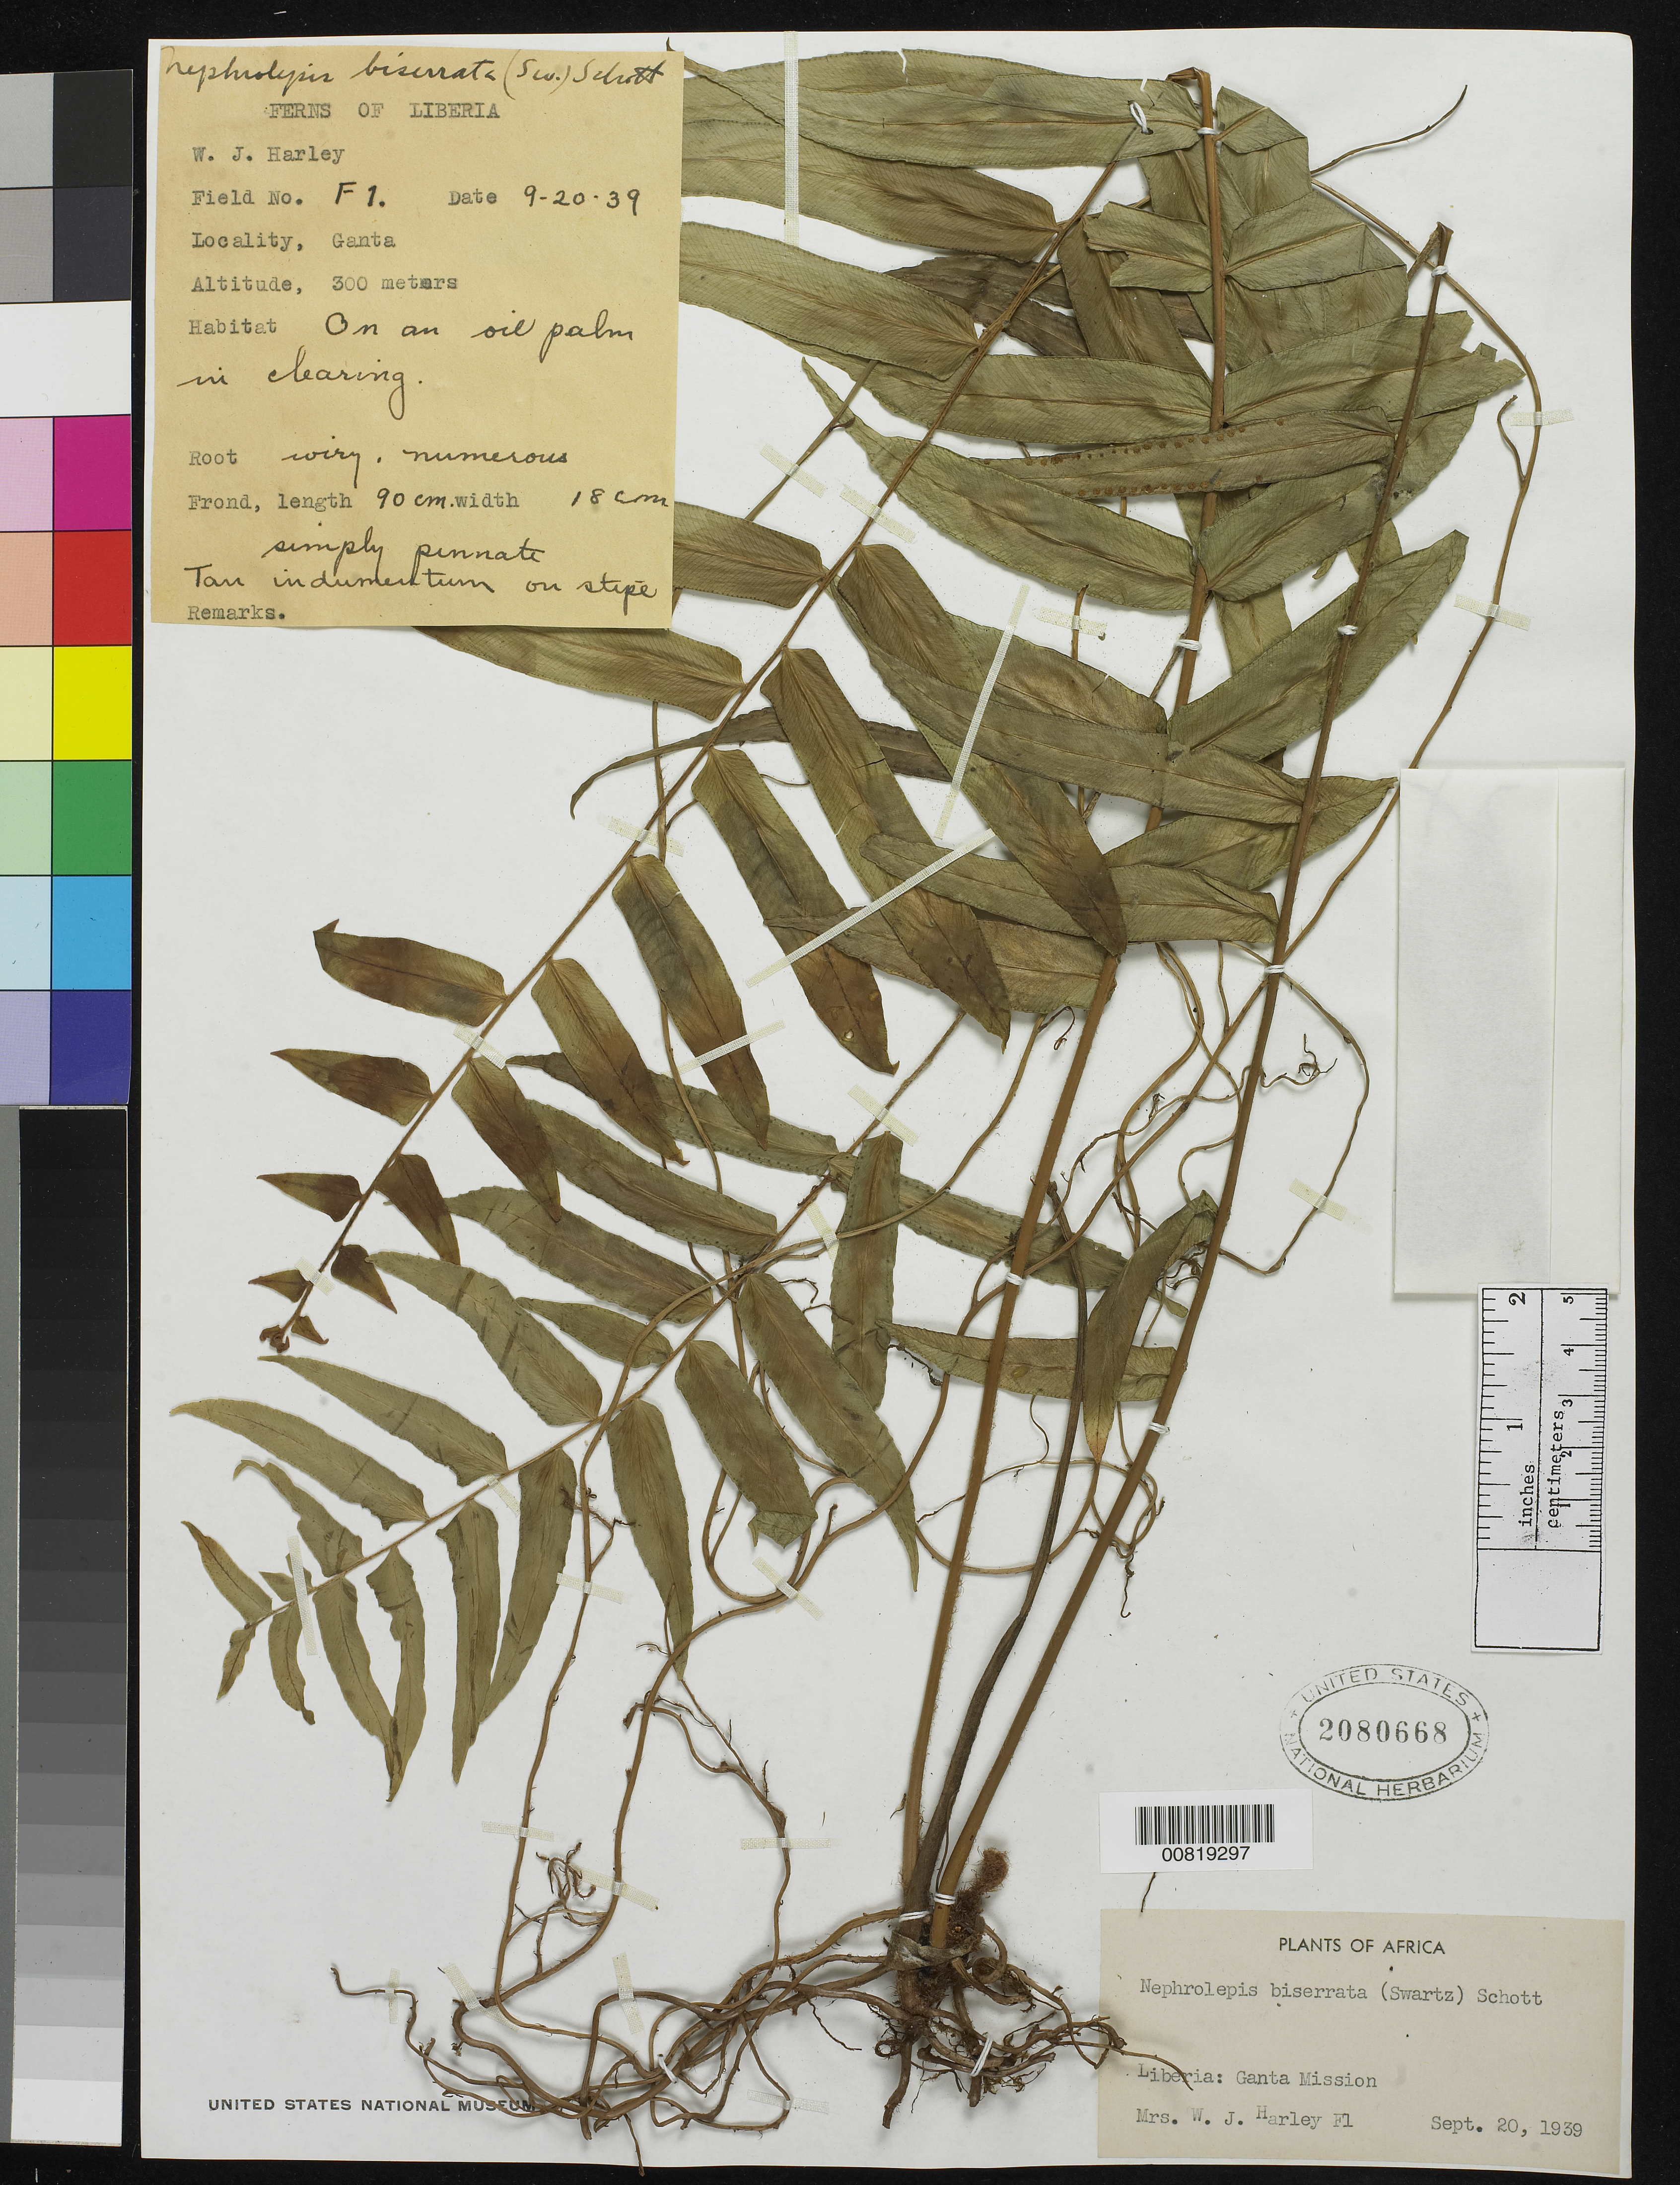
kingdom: Plantae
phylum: Tracheophyta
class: Polypodiopsida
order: Polypodiales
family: Nephrolepidaceae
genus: Nephrolepis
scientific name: Nephrolepis biserrata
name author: (Sw.) Schott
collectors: Harley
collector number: F 1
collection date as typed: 20 Sep 1939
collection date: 1939-09-20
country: Liberia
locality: Ganta Mission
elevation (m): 300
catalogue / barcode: US 2080668